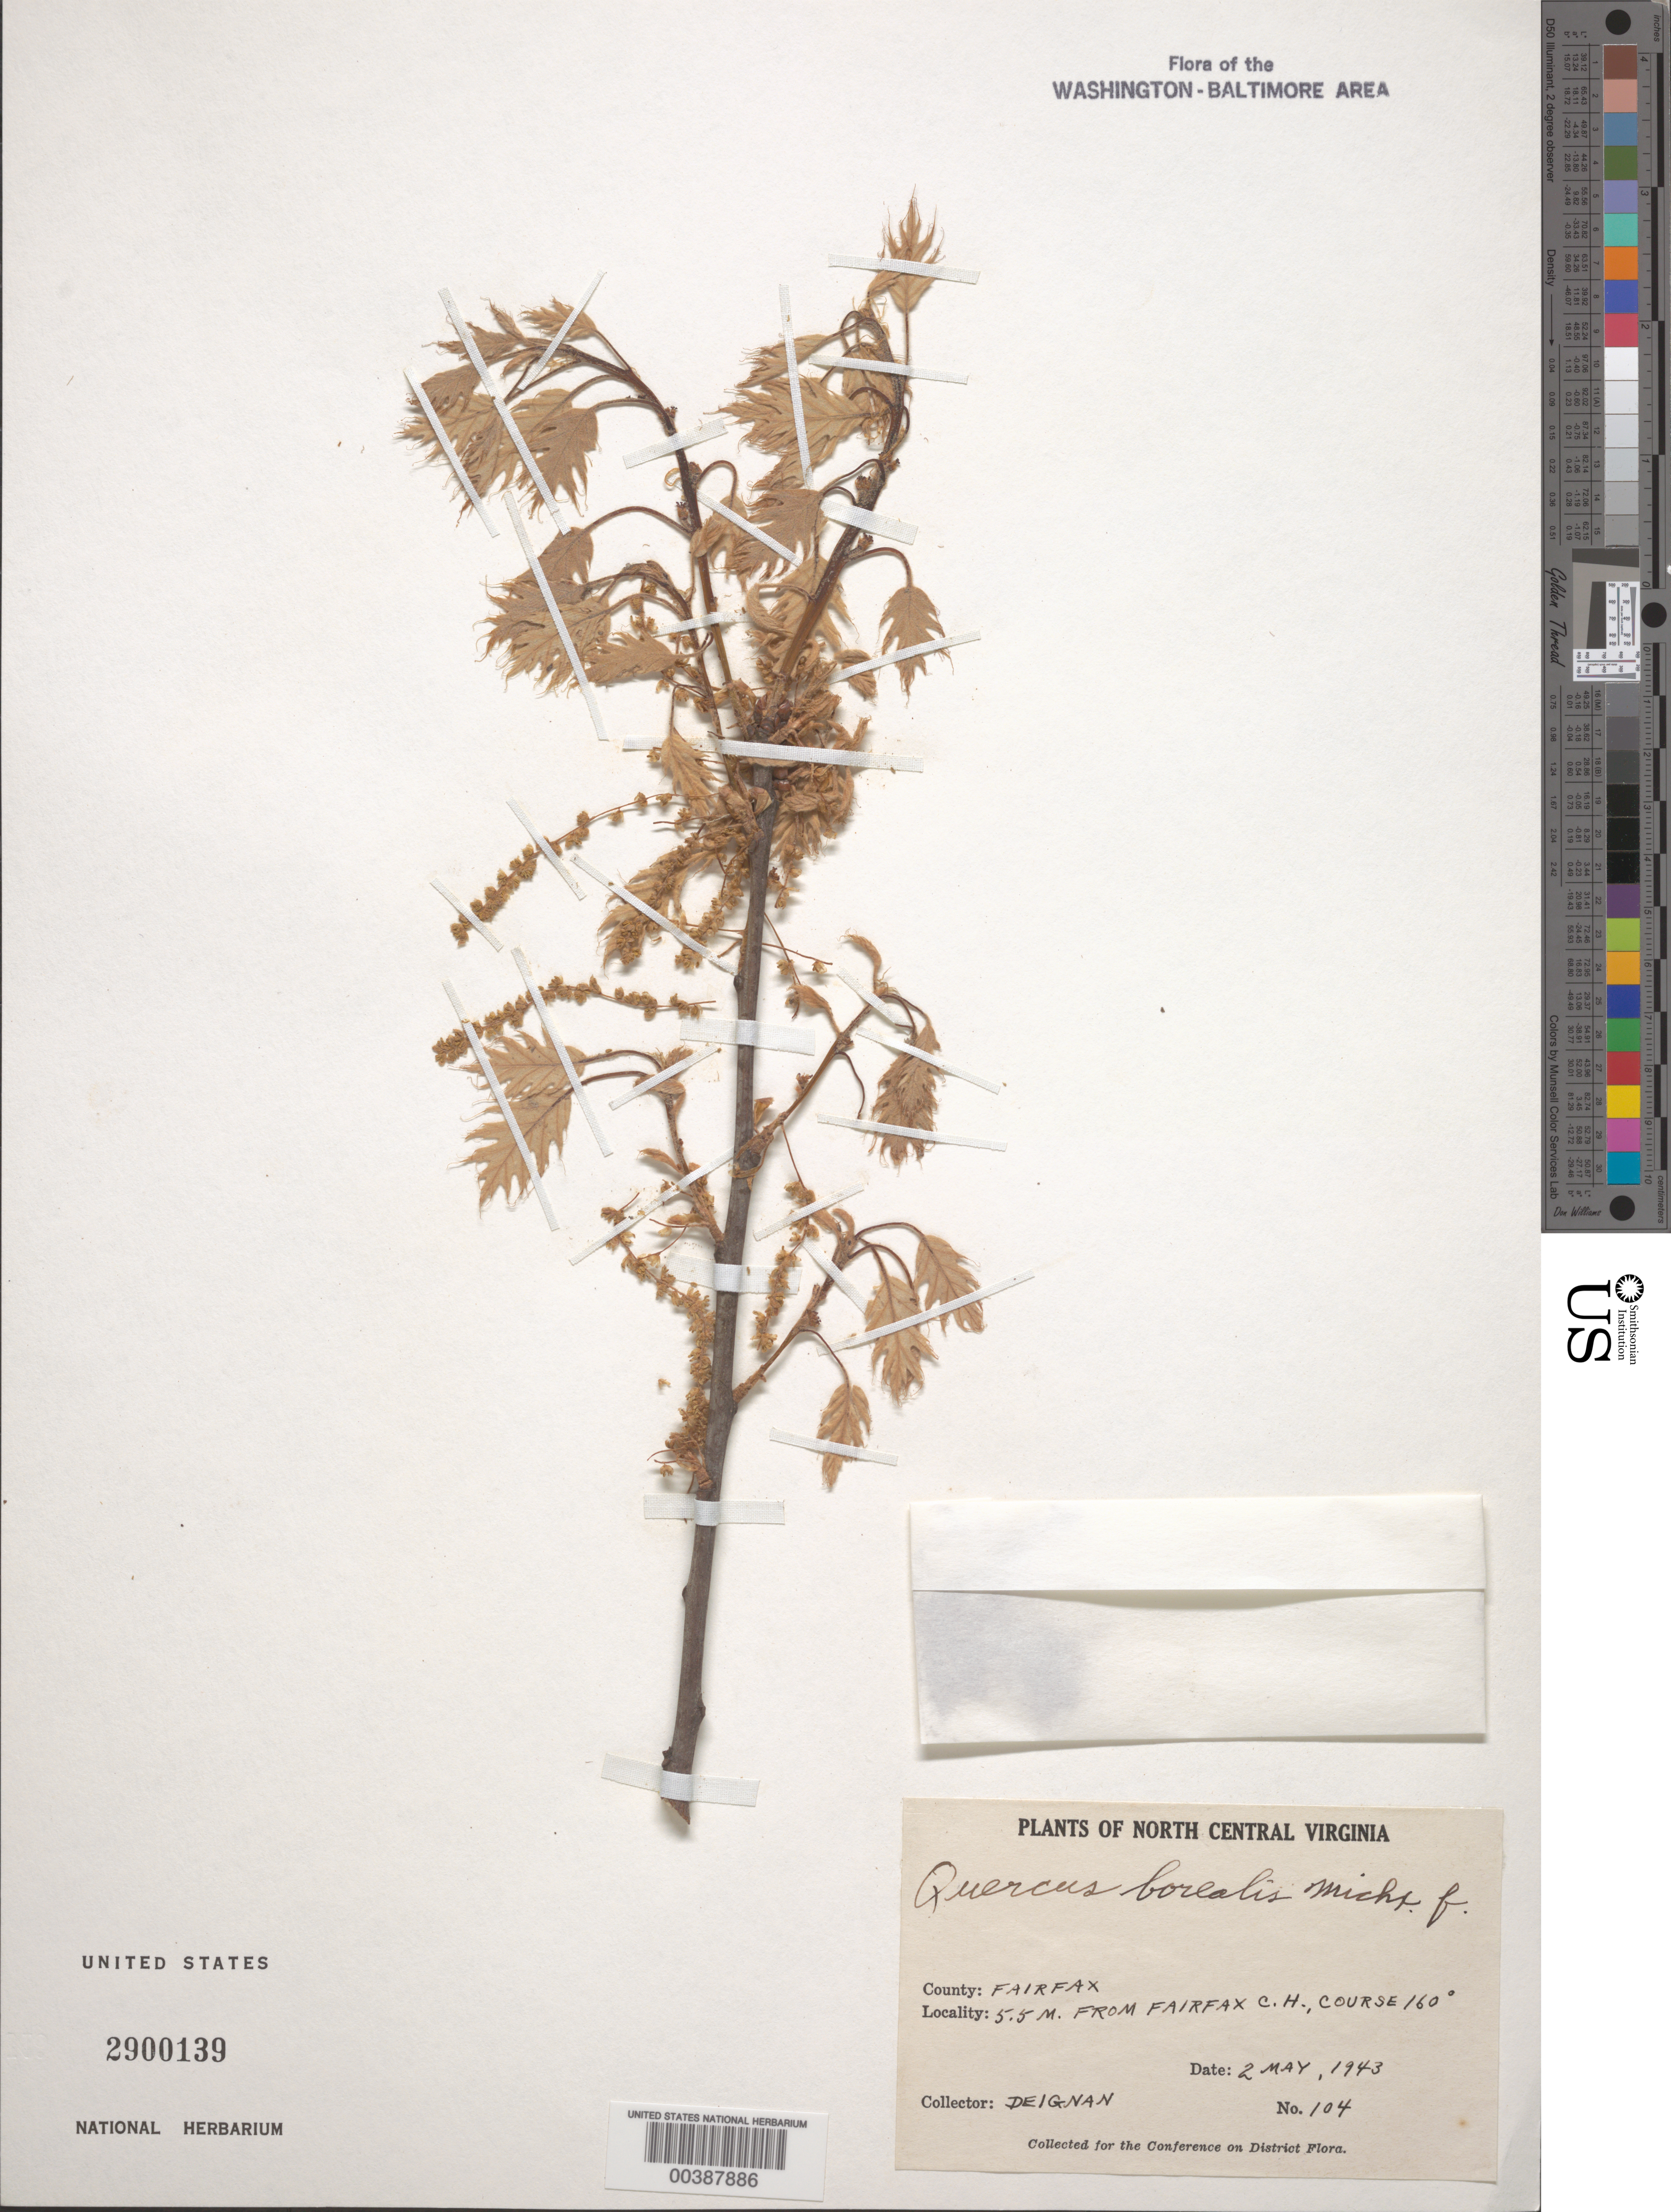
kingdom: Plantae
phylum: Tracheophyta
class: Magnoliopsida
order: Fagales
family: Fagaceae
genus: Quercus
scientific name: Quercus rubra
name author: L.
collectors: H. Deignan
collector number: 104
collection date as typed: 02 May 1943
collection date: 1943-05-02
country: United States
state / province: Virginia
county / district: Fairfax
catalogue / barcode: US 2900139